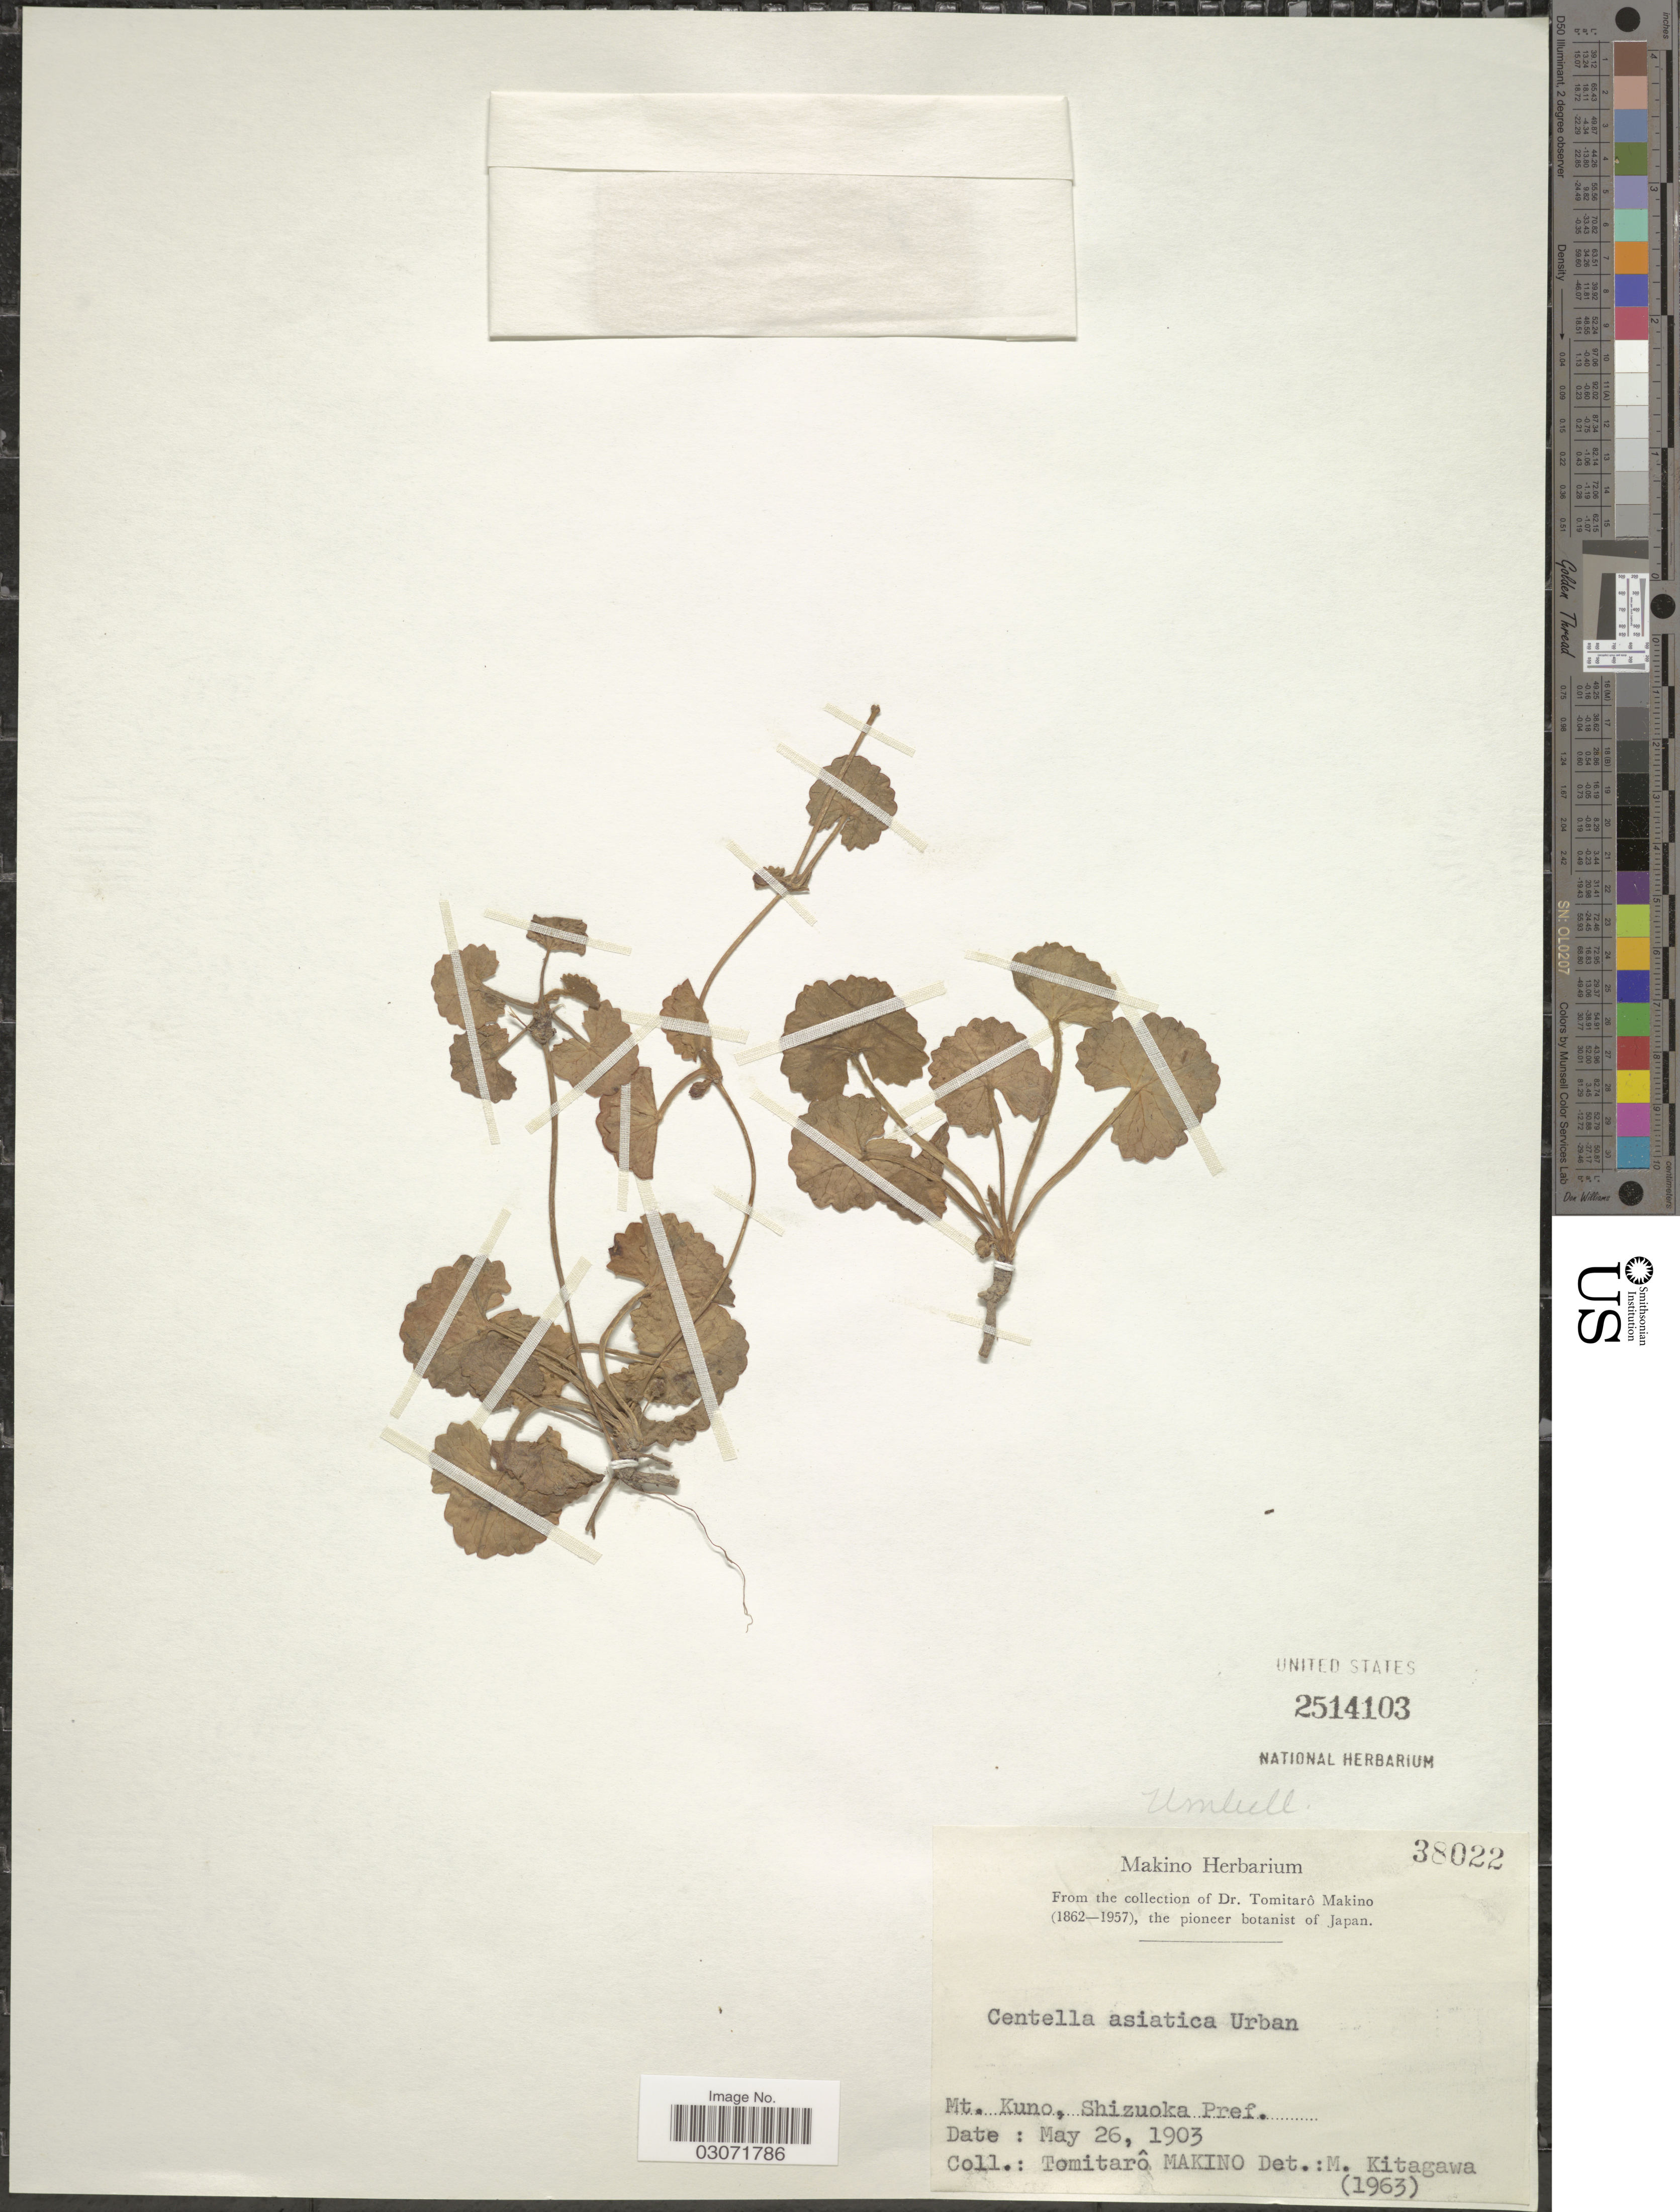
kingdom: Plantae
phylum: Tracheophyta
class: Magnoliopsida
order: Apiales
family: Apiaceae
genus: Centella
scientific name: Centella asiatica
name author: (L.) Urb.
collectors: T. Makino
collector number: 38022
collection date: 1903-05-26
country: Japan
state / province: Sizuoka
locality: Mt. Kuno, Shizuoka Pref.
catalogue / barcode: US 2514103